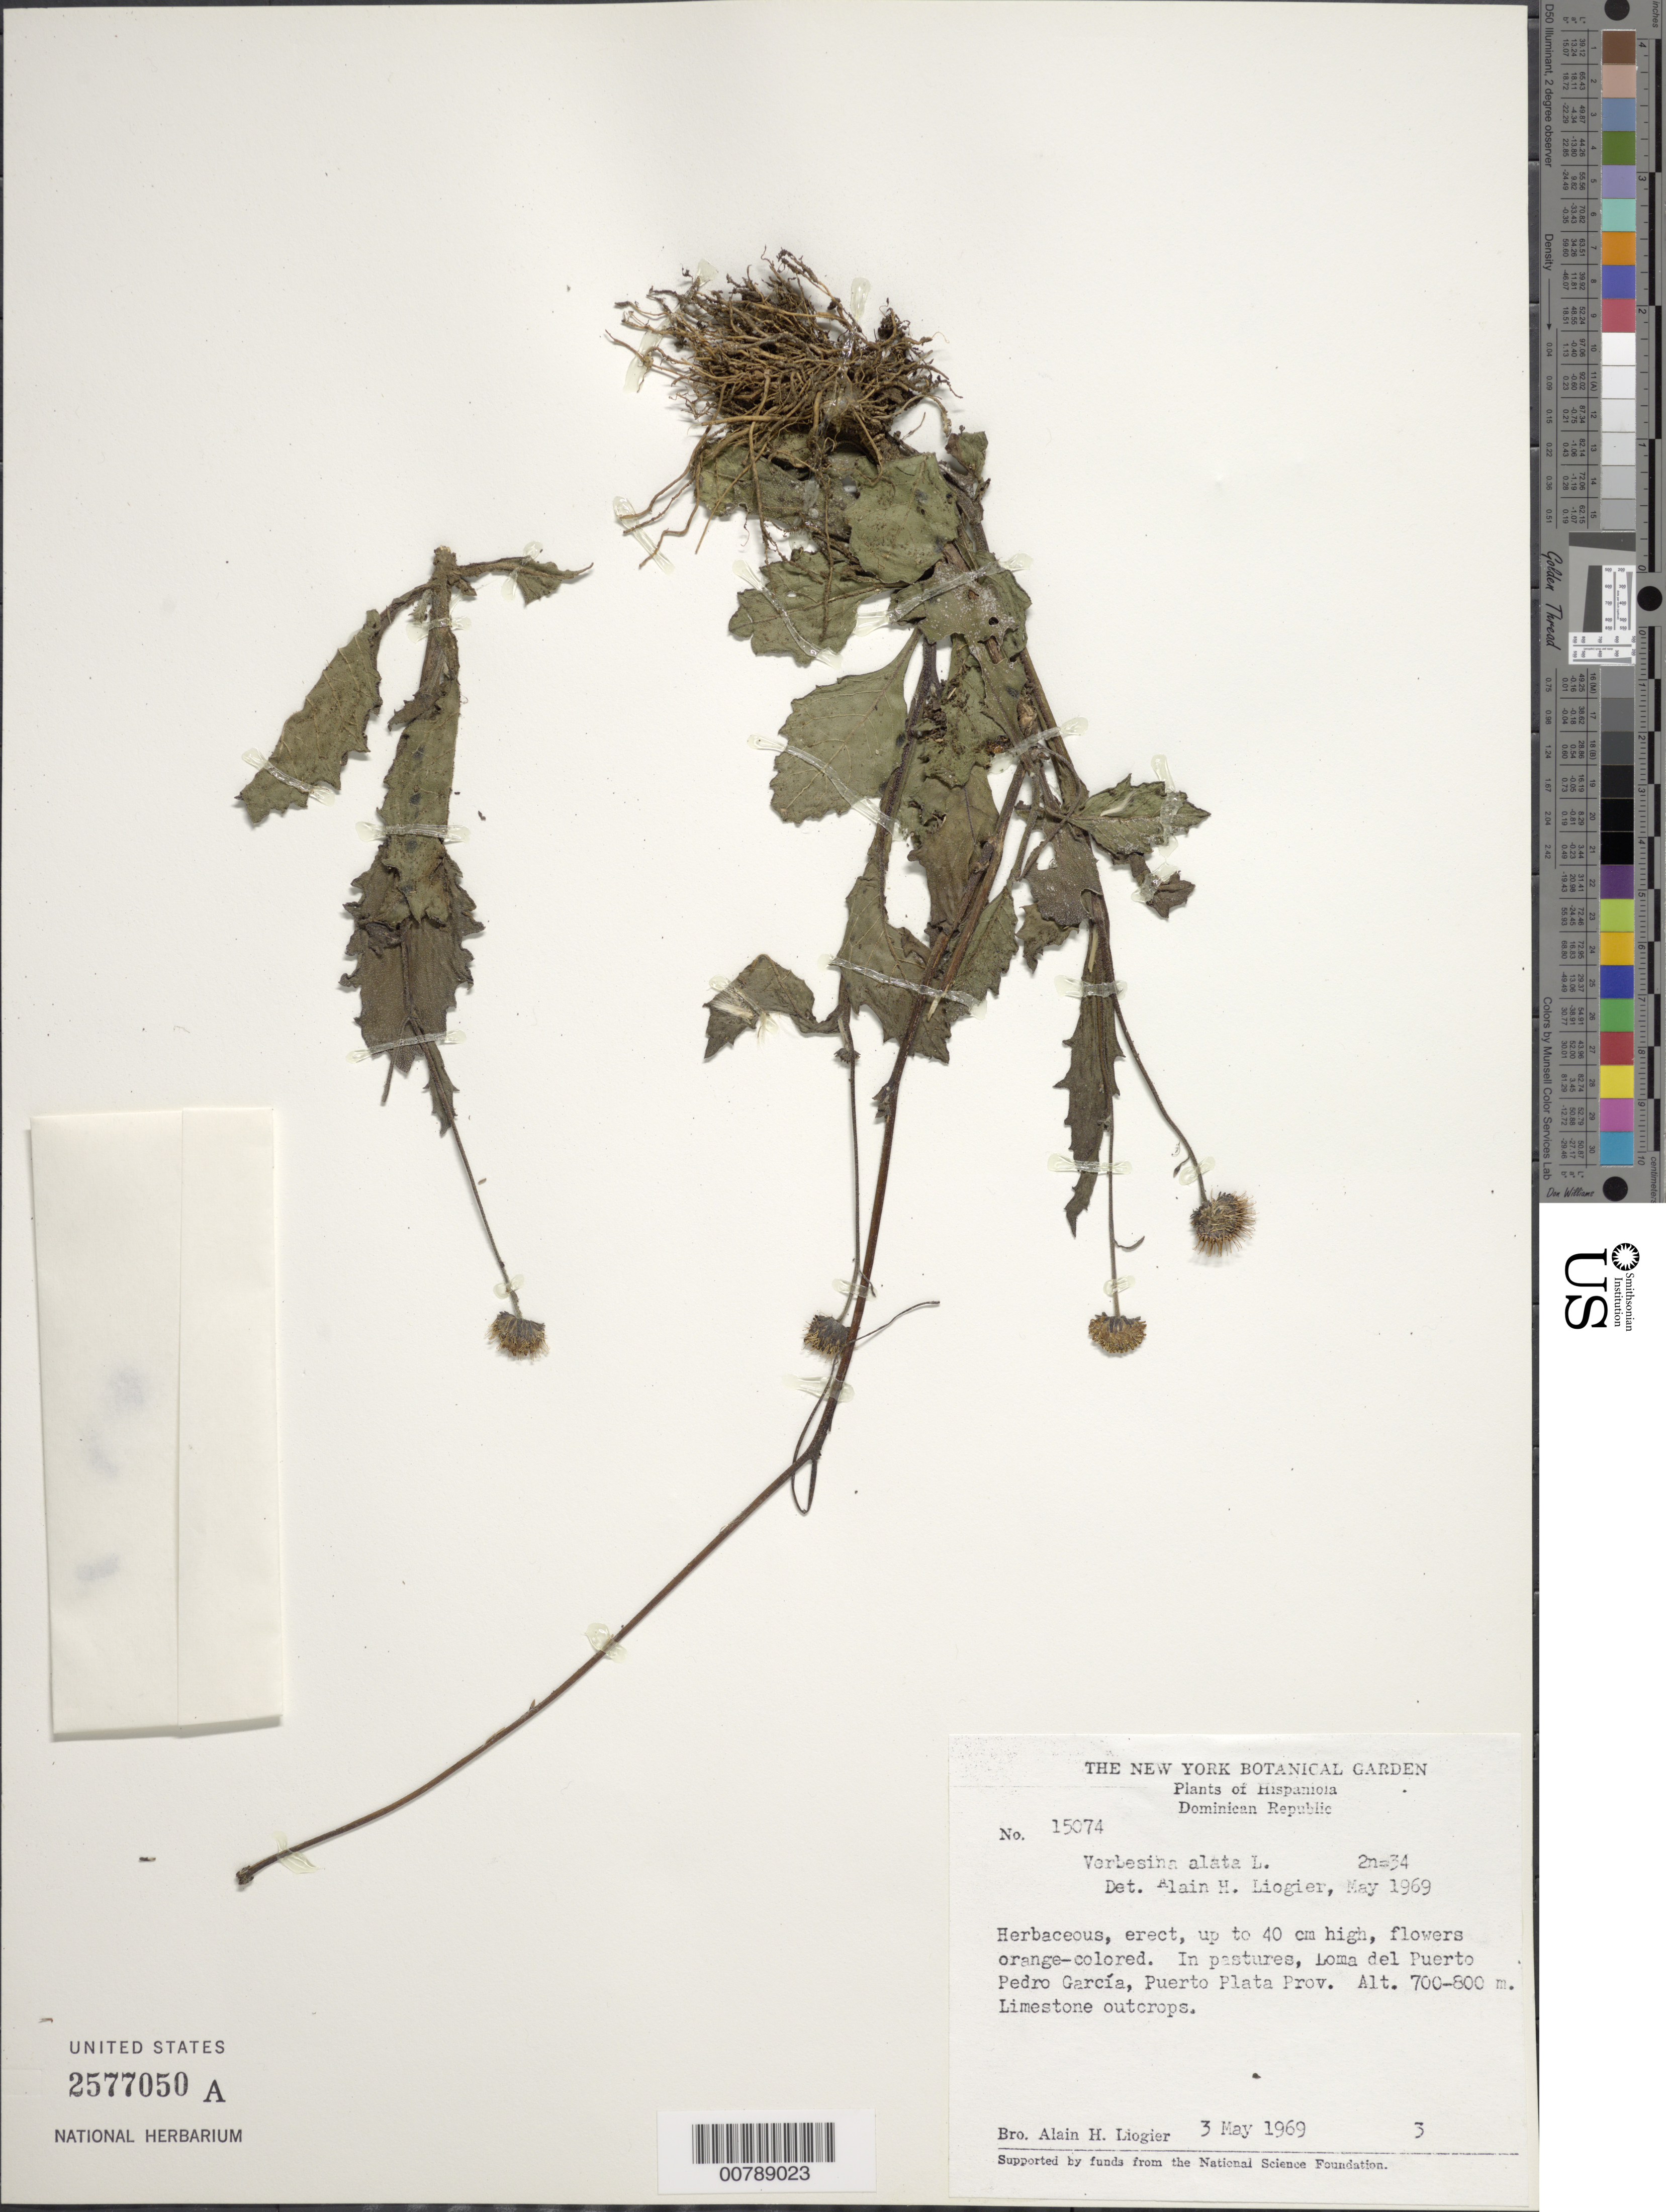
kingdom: Plantae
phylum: Tracheophyta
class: Magnoliopsida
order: Asterales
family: Asteraceae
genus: Verbesina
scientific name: Verbesina alata var. alata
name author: L.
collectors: A. H. Liogier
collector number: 15074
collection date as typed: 03 May 1969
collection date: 1969-05-03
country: Dominican Republic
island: Hispaniola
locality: In pastures, Loma del Puerto Pedro García, Puerto Plata Province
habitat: Limestone outcrops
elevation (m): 700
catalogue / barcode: US 2577050A